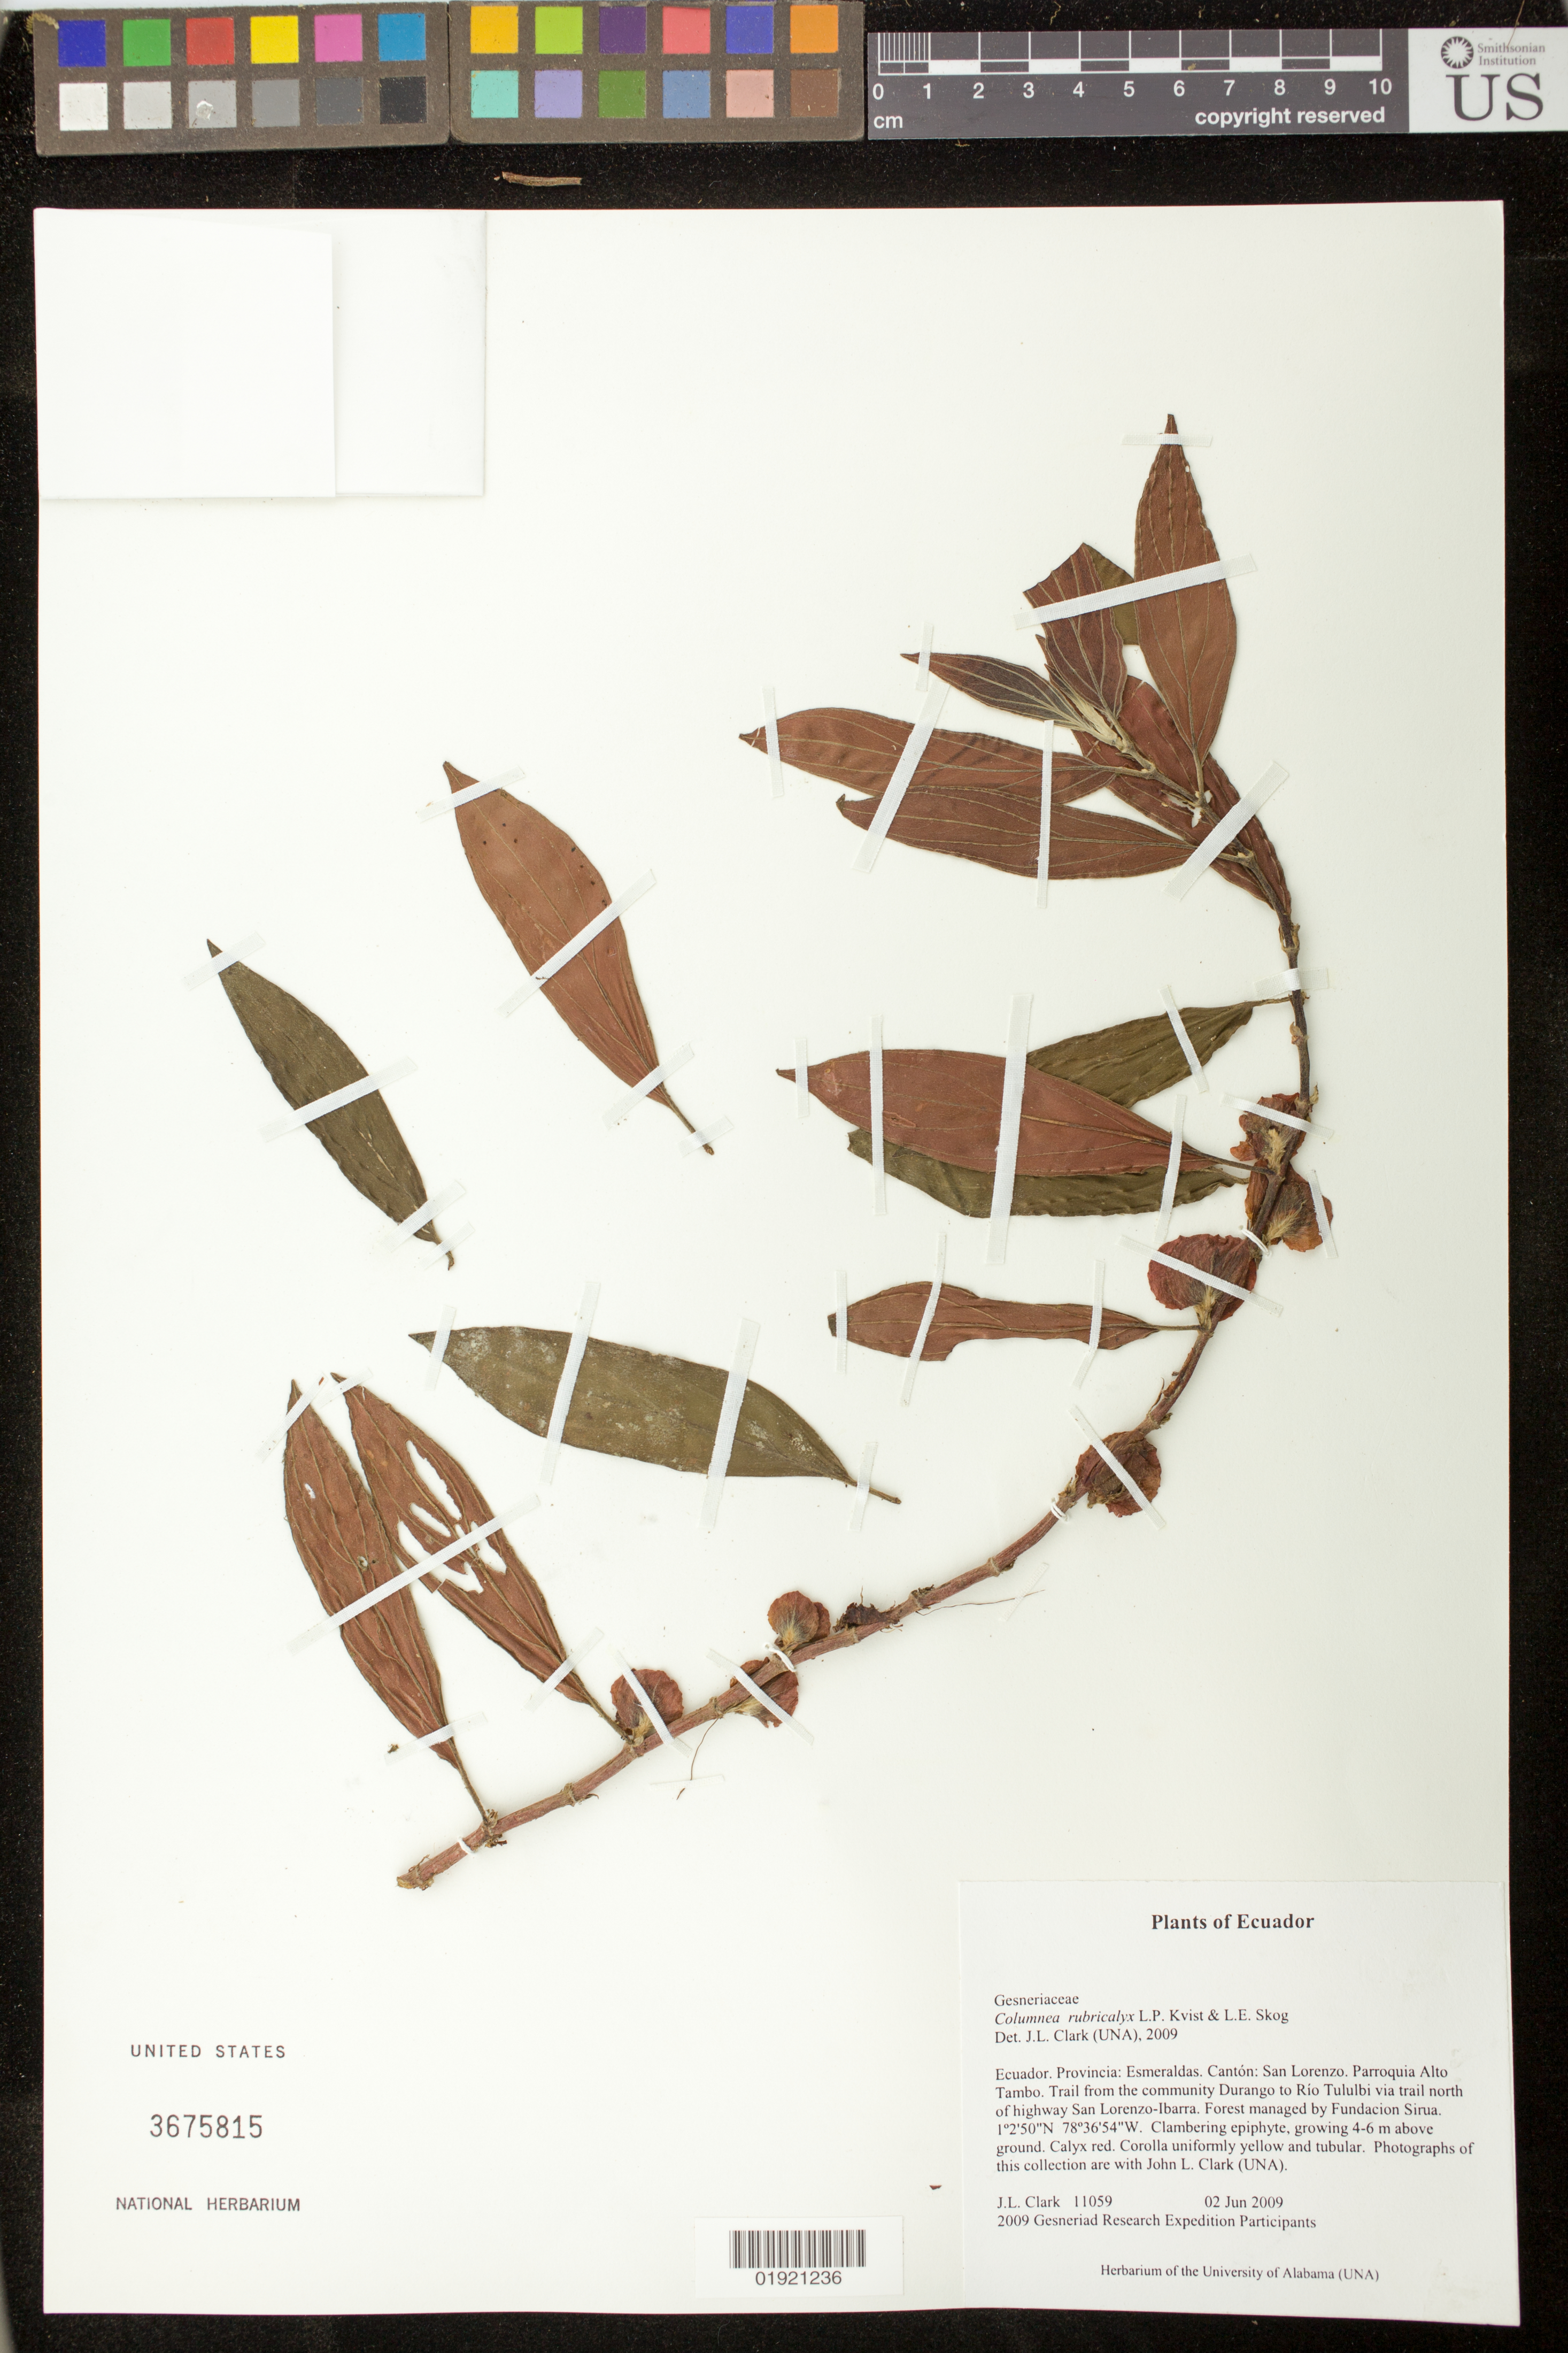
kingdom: Plantae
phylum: Tracheophyta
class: Magnoliopsida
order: Lamiales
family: Gesneriaceae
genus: Columnea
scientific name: Columnea rubricalyx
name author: L.P. Kvist & L.E. Skog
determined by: Clark, J. L.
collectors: J. L. Clark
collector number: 11059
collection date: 2009-06-02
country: Ecuador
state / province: Esmeraldas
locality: Canton: San Lorenzo. Parroquia Alto Tambo. Trail from the community Durango to Rio Tululbi via trail north of highway San Lorenzo-Ibarra. Forest managed by Fundacion Sirua.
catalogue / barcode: US 3675815